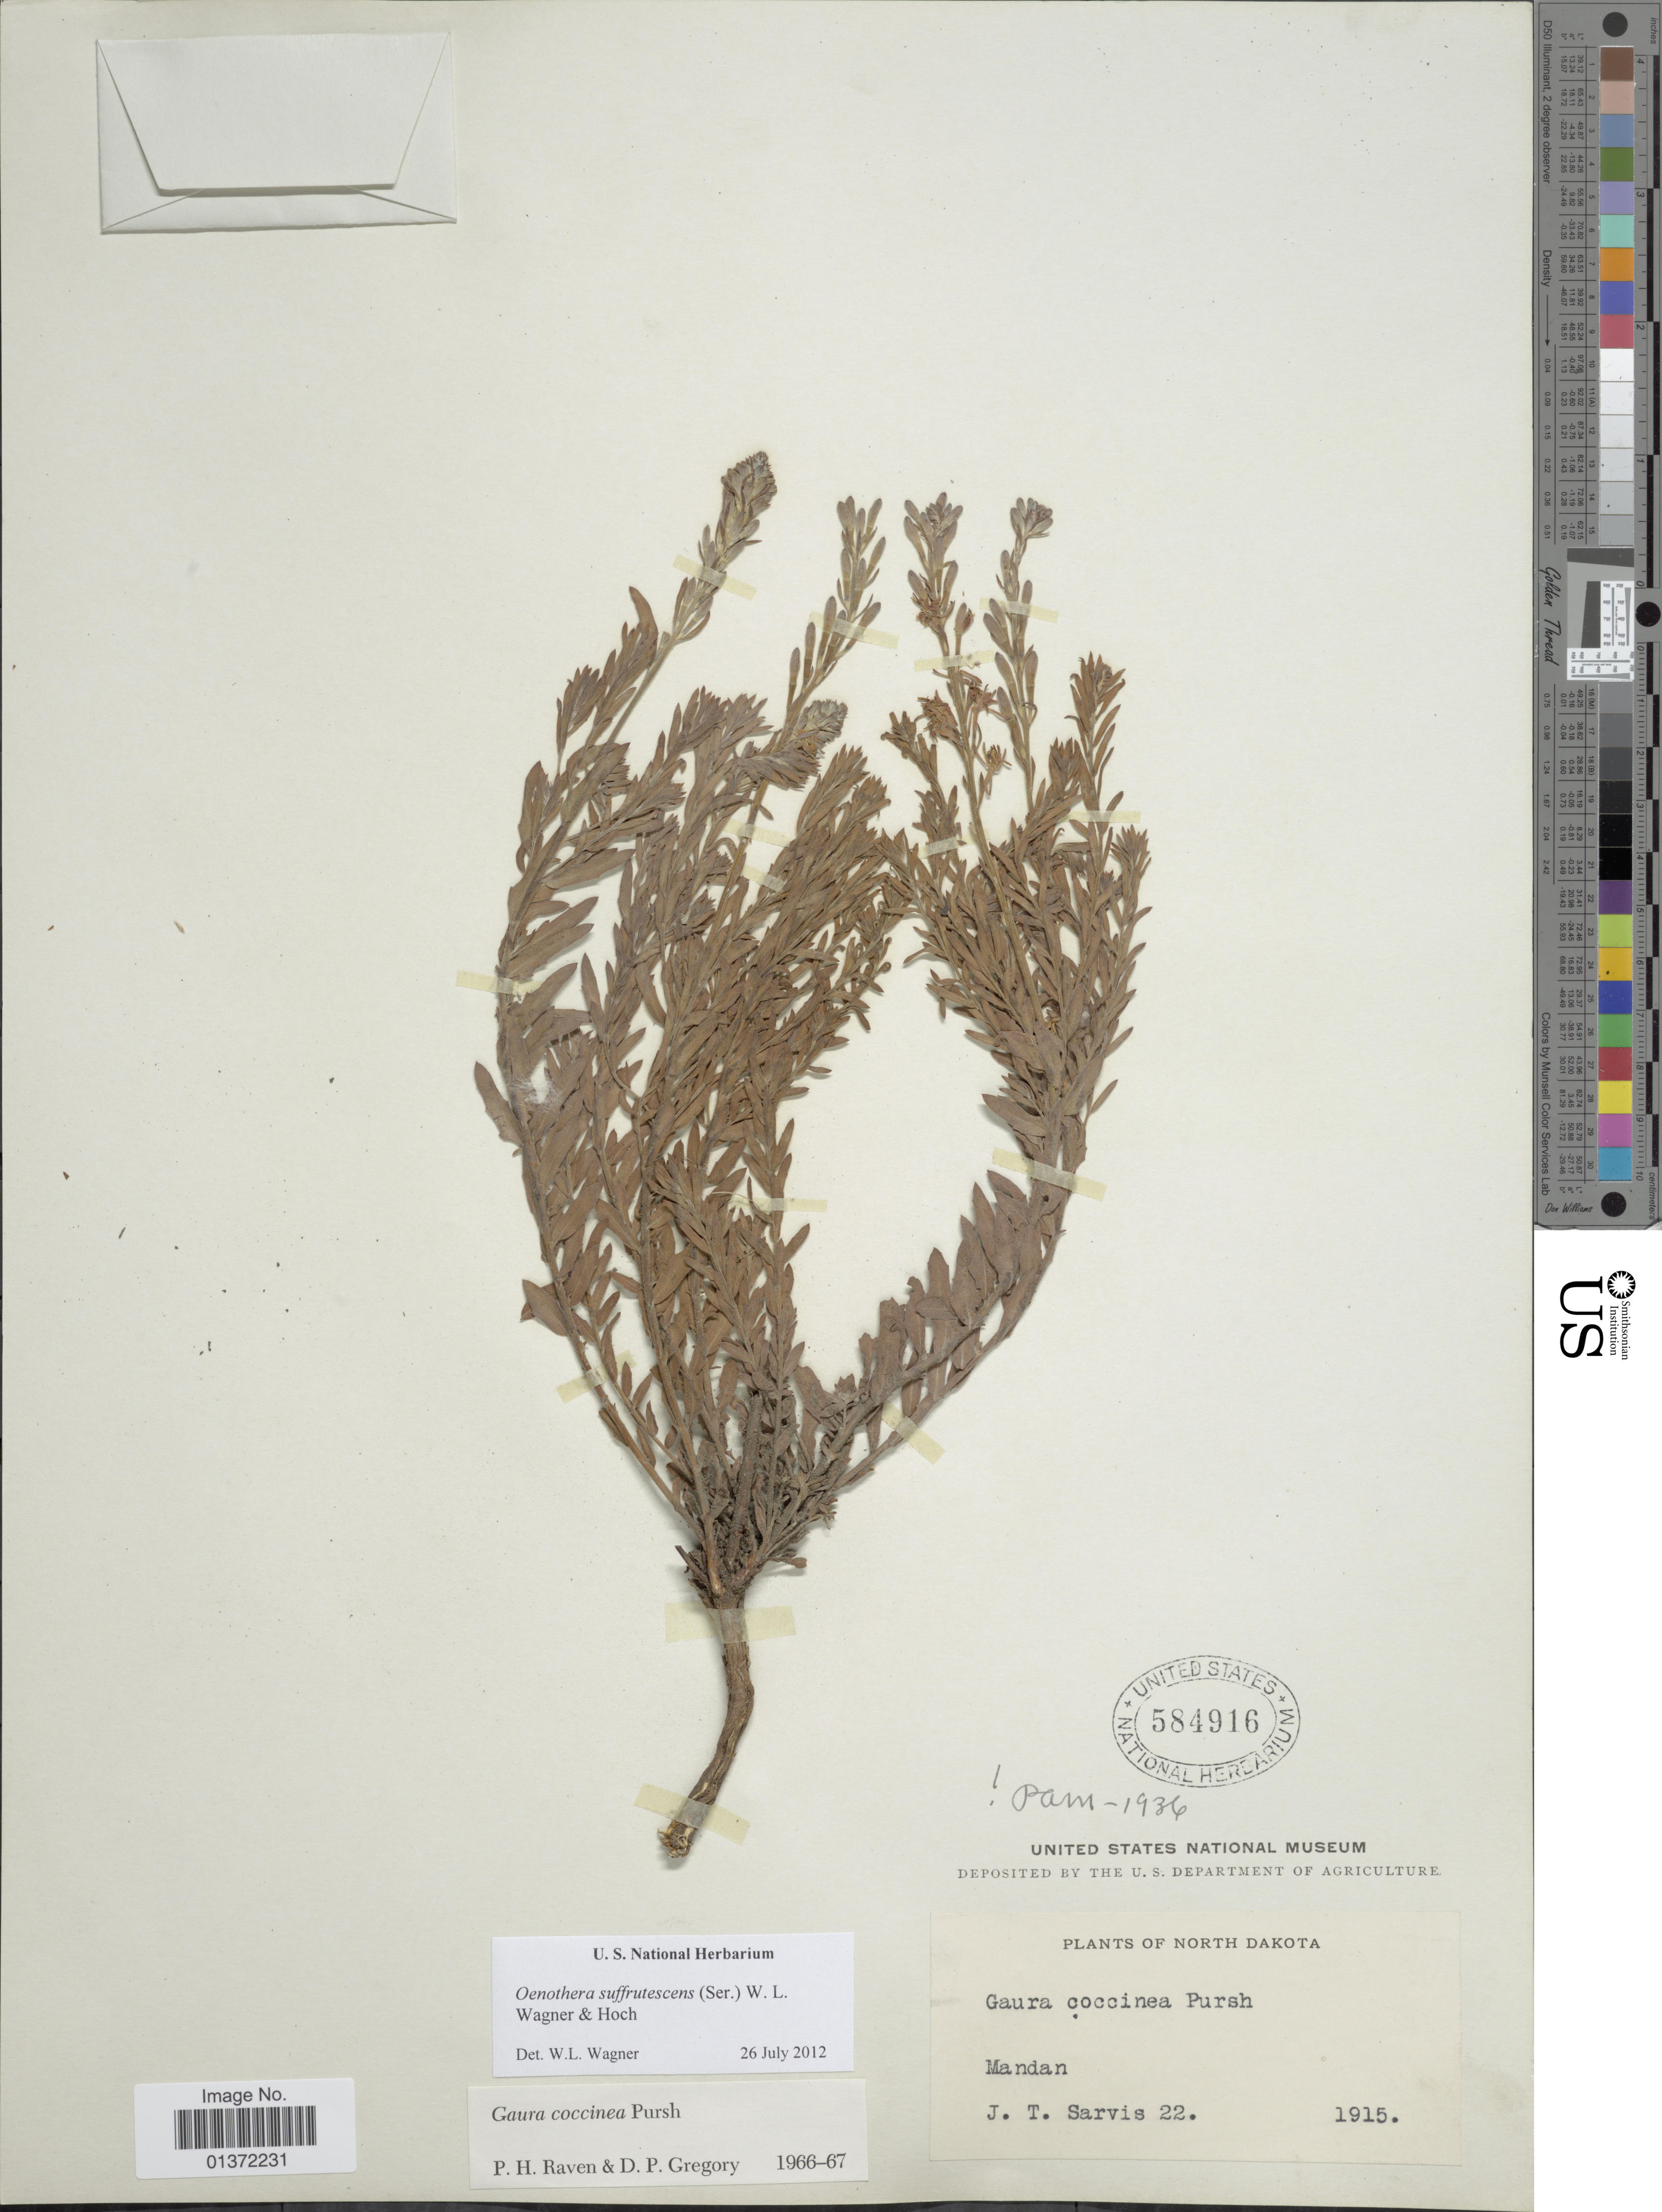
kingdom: Plantae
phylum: Tracheophyta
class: Magnoliopsida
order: Myrtales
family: Onagraceae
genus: Oenothera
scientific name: Oenothera suffrutescens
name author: (Ser.) W.L. Wagner & Hoch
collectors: J. Sarvis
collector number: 22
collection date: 1915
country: United States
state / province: North Dakota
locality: Mandan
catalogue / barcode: US 584916